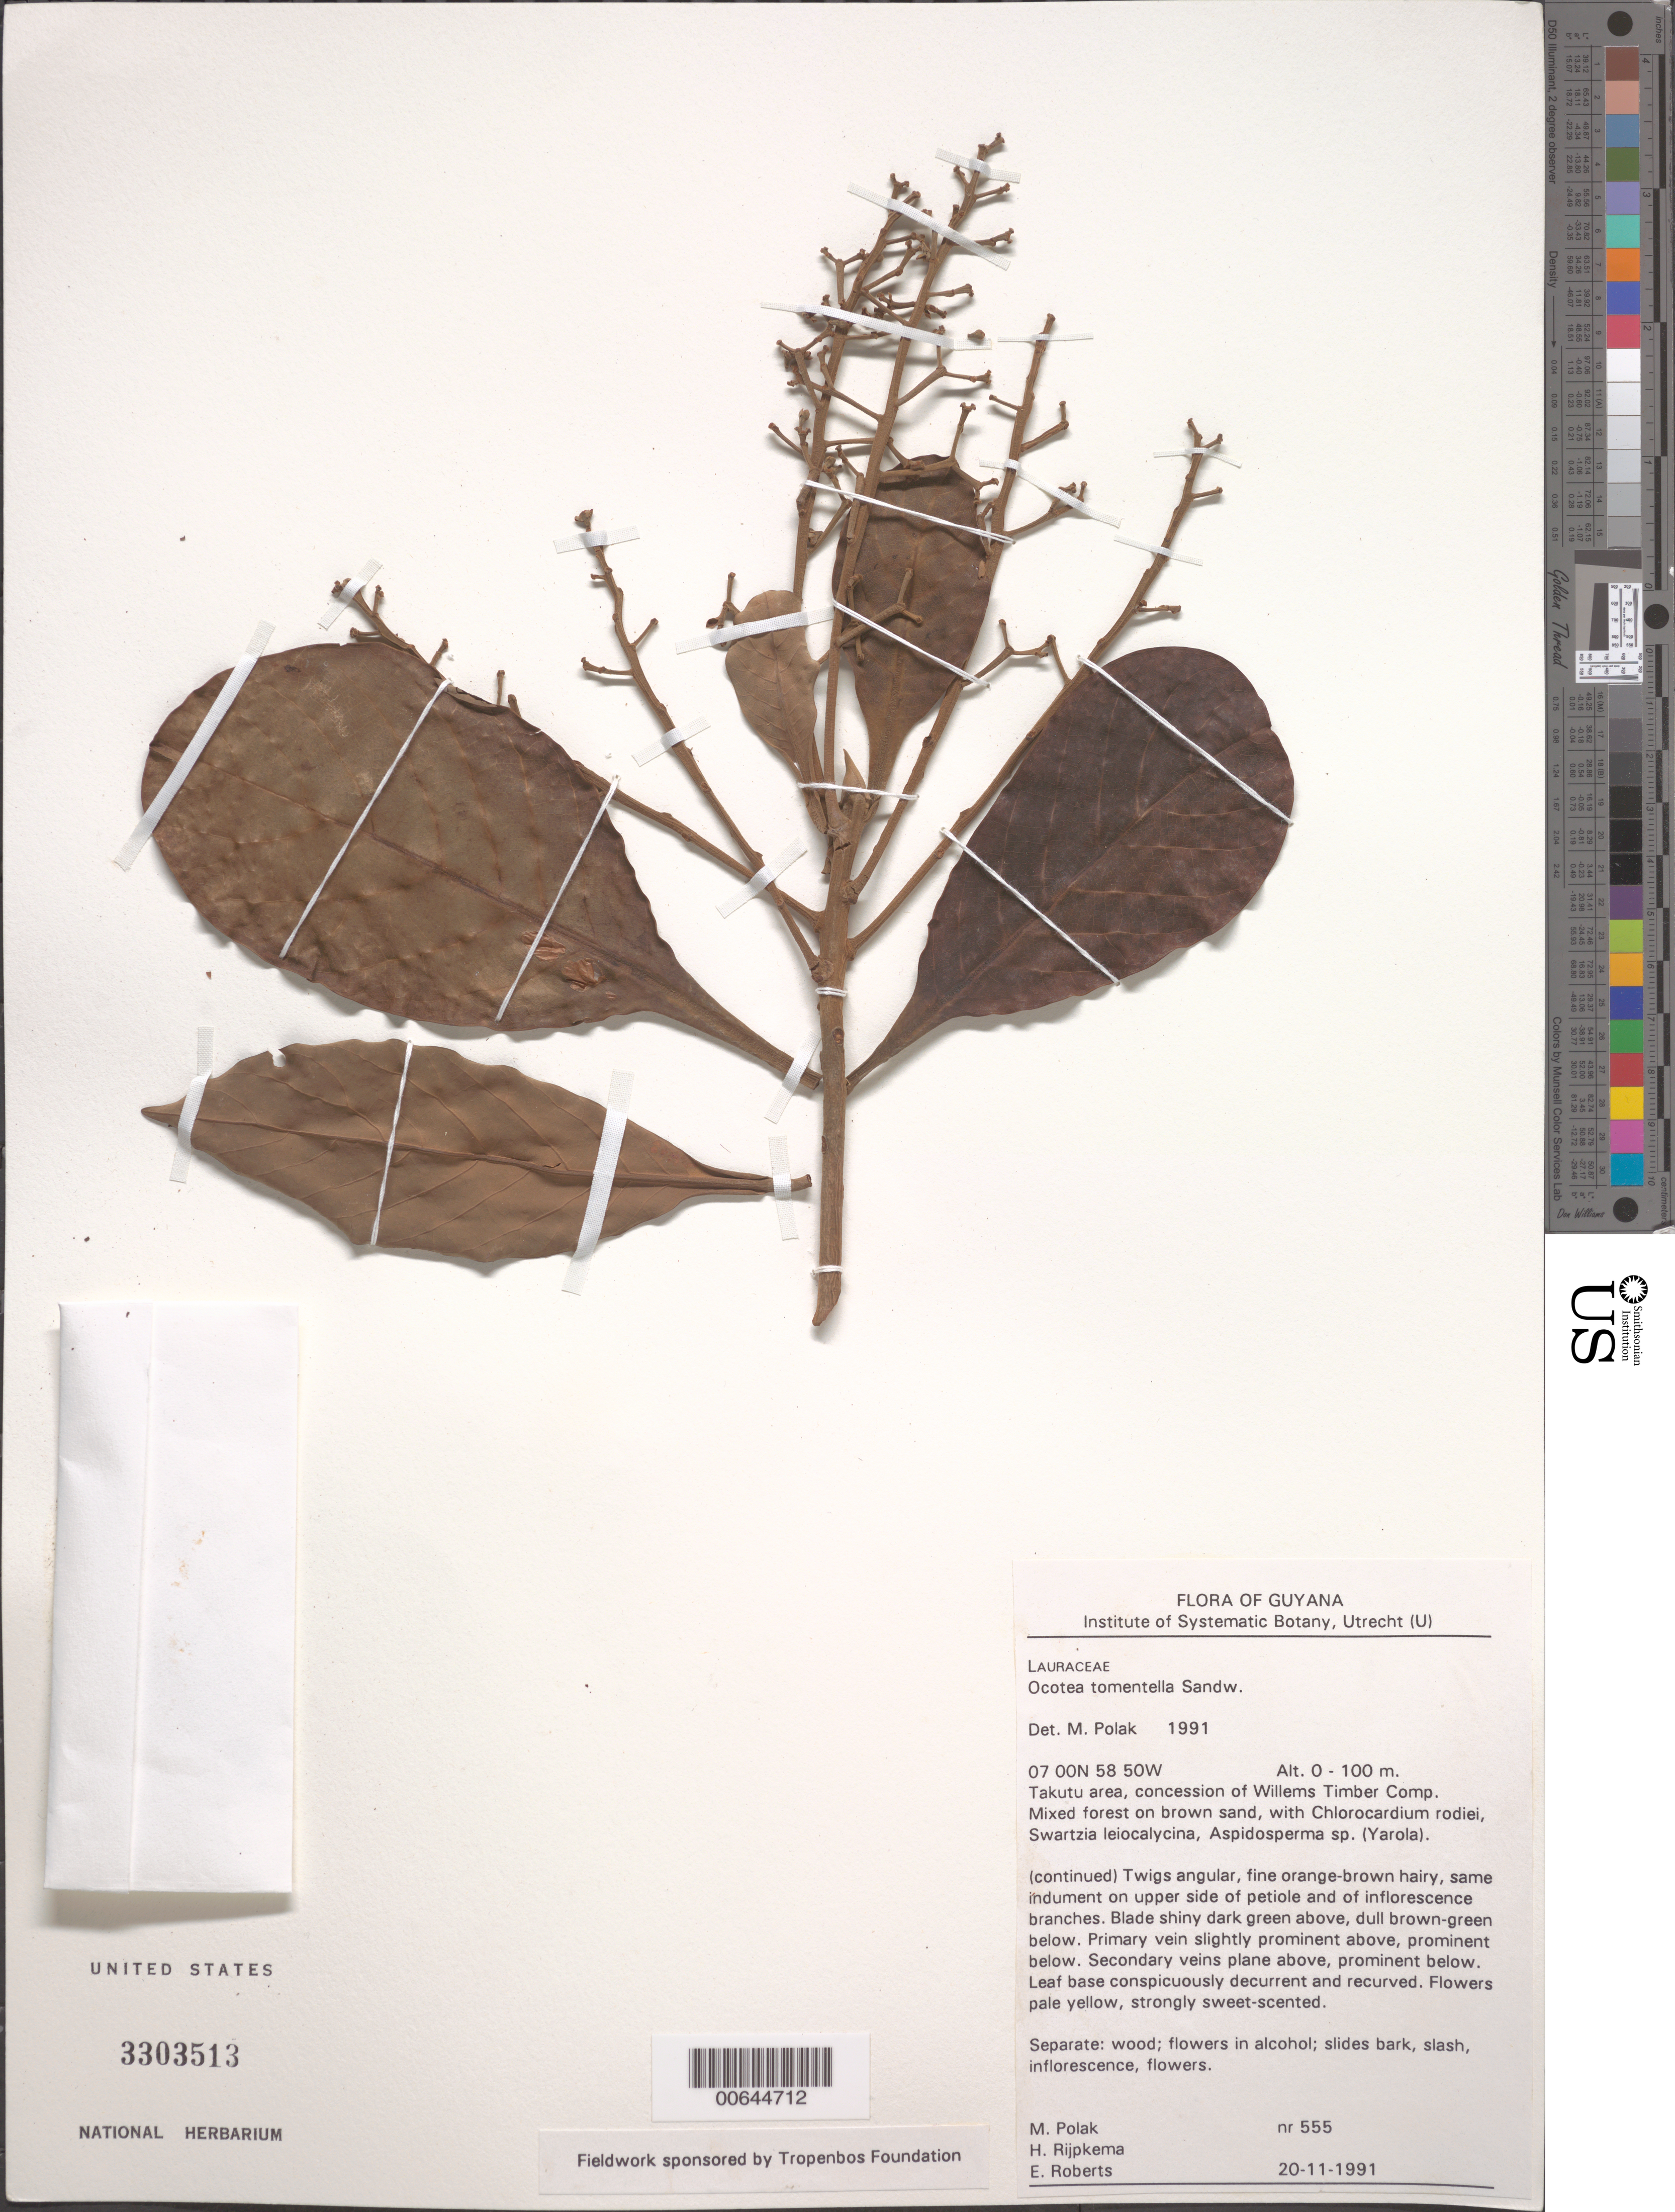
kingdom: Plantae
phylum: Tracheophyta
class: Magnoliopsida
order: Laurales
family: Lauraceae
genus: Ocotea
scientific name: Ocotea tomentella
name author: Sandwith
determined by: Polak, M.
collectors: M. Polak, H. Rijpkema & E. Roberts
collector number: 555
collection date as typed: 20-Nov-91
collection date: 1991-11-20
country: Guyana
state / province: U. Demerara-Berbice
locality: Takutu area, concession of Willems Timber Comp.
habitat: Mixed forest on brown sand, with Chlorocardium rodiei, Swartzia leiocalypcina, Aspidioderma sp. (Yarola)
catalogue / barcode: US 3303513